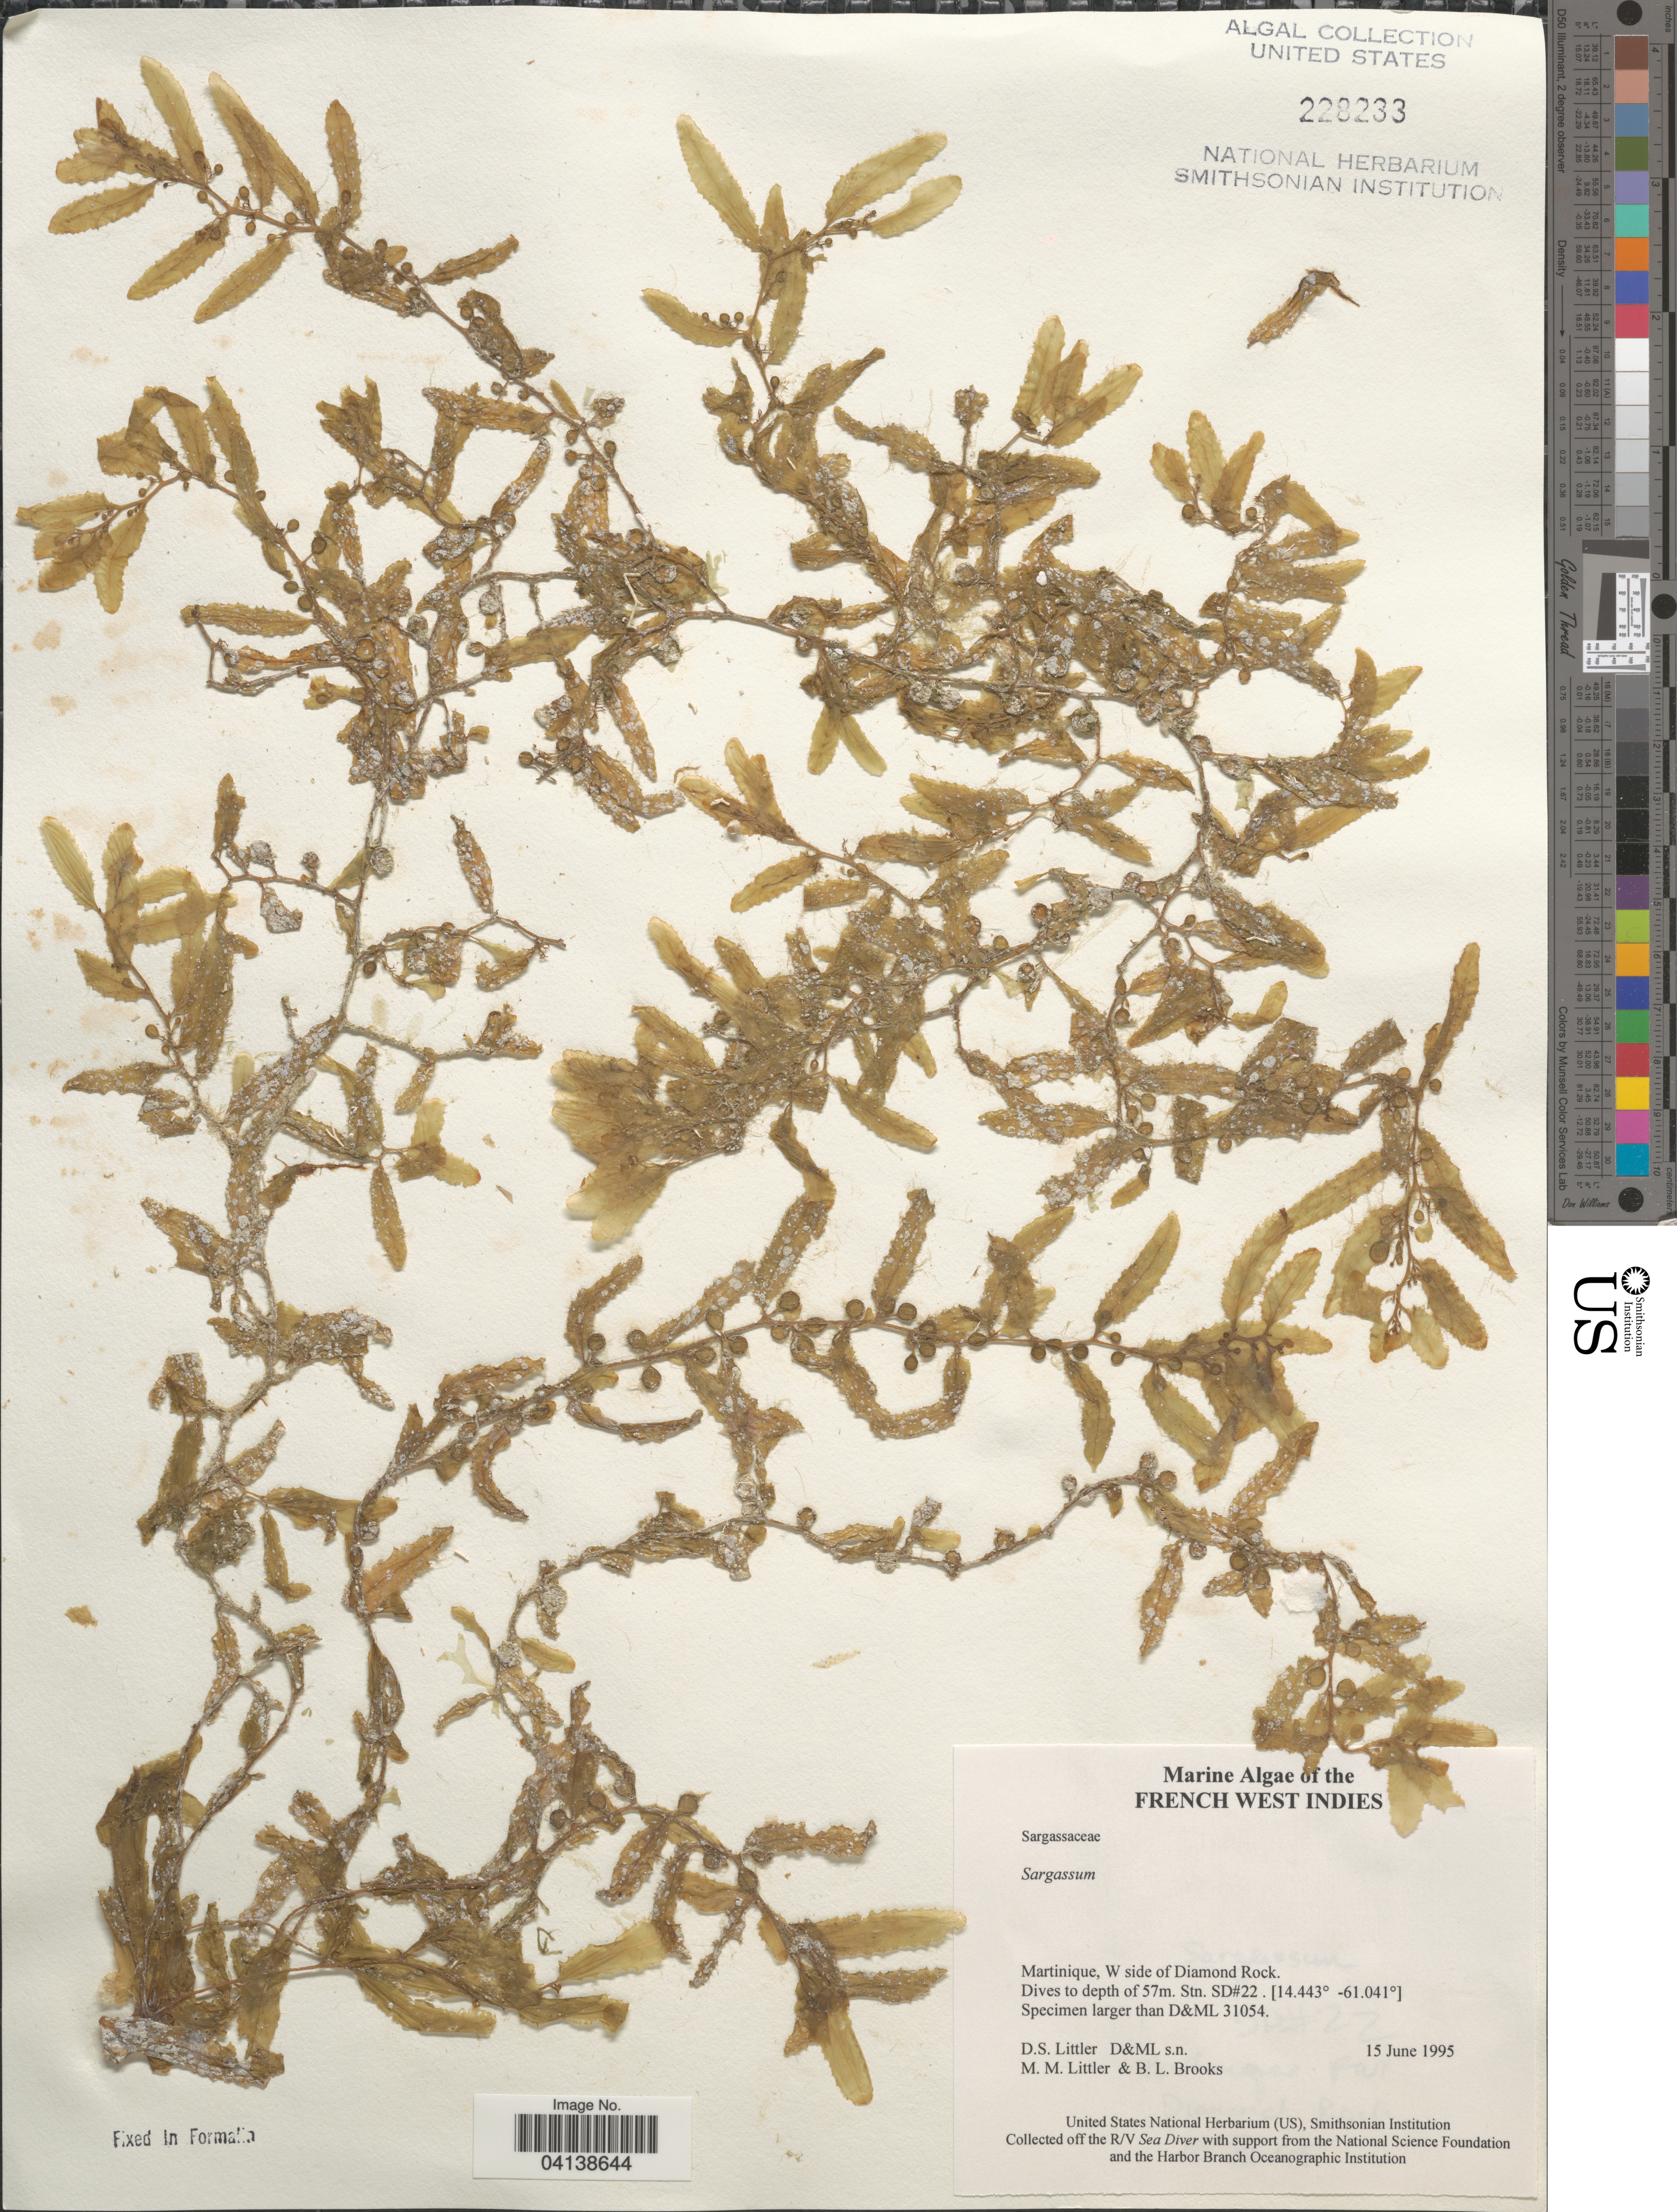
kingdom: Chromista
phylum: Ochrophyta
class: Phaeophyceae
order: Fucales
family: Sargassaceae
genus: Sargassum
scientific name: Sargassum sp.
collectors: D. S. Littler & B. Brooks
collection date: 1995-06-15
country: Martinique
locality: French West Indies. W side of Diamond Rock. Stn. SD#22.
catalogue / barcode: US 228233